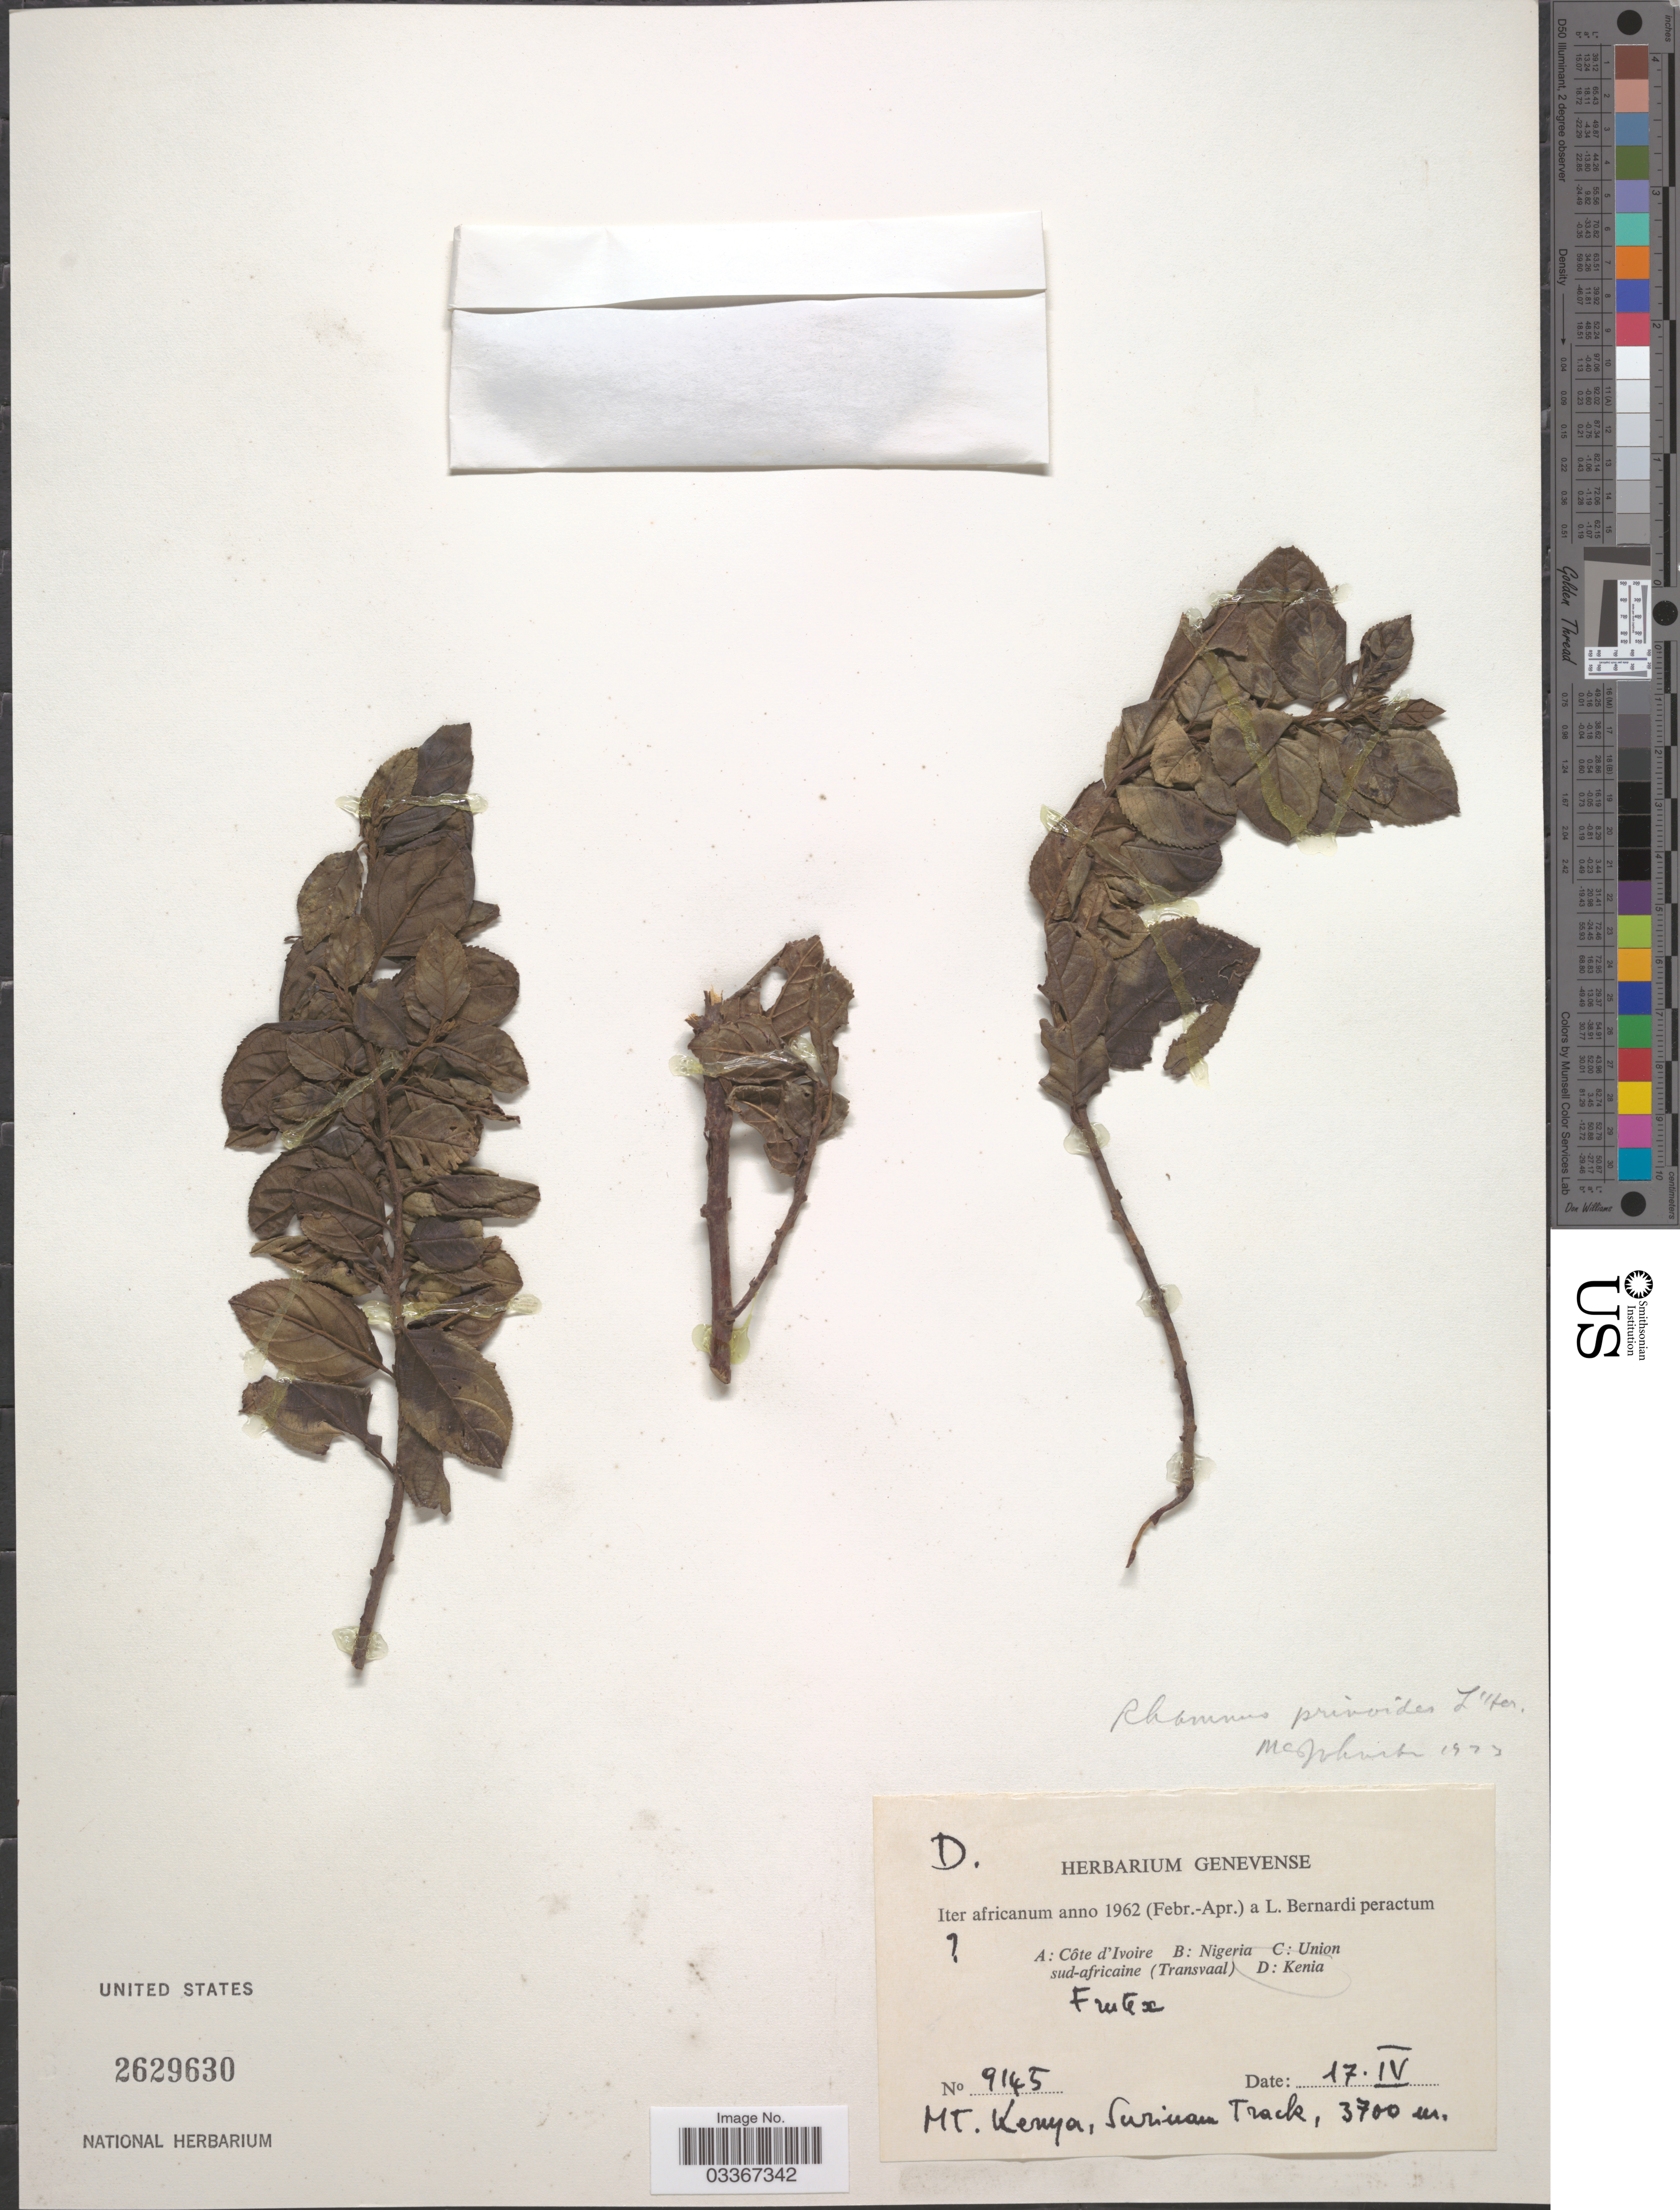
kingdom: Plantae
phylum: Tracheophyta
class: Magnoliopsida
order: Rosales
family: Rhamnaceae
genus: Rhamnus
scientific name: Rhamnus prinoides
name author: L'Hér.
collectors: L. Bernardi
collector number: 9145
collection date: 1962-04-17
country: Kenya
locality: Mt. Kenya, Sirimon Track.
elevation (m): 3700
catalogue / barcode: US 2629630